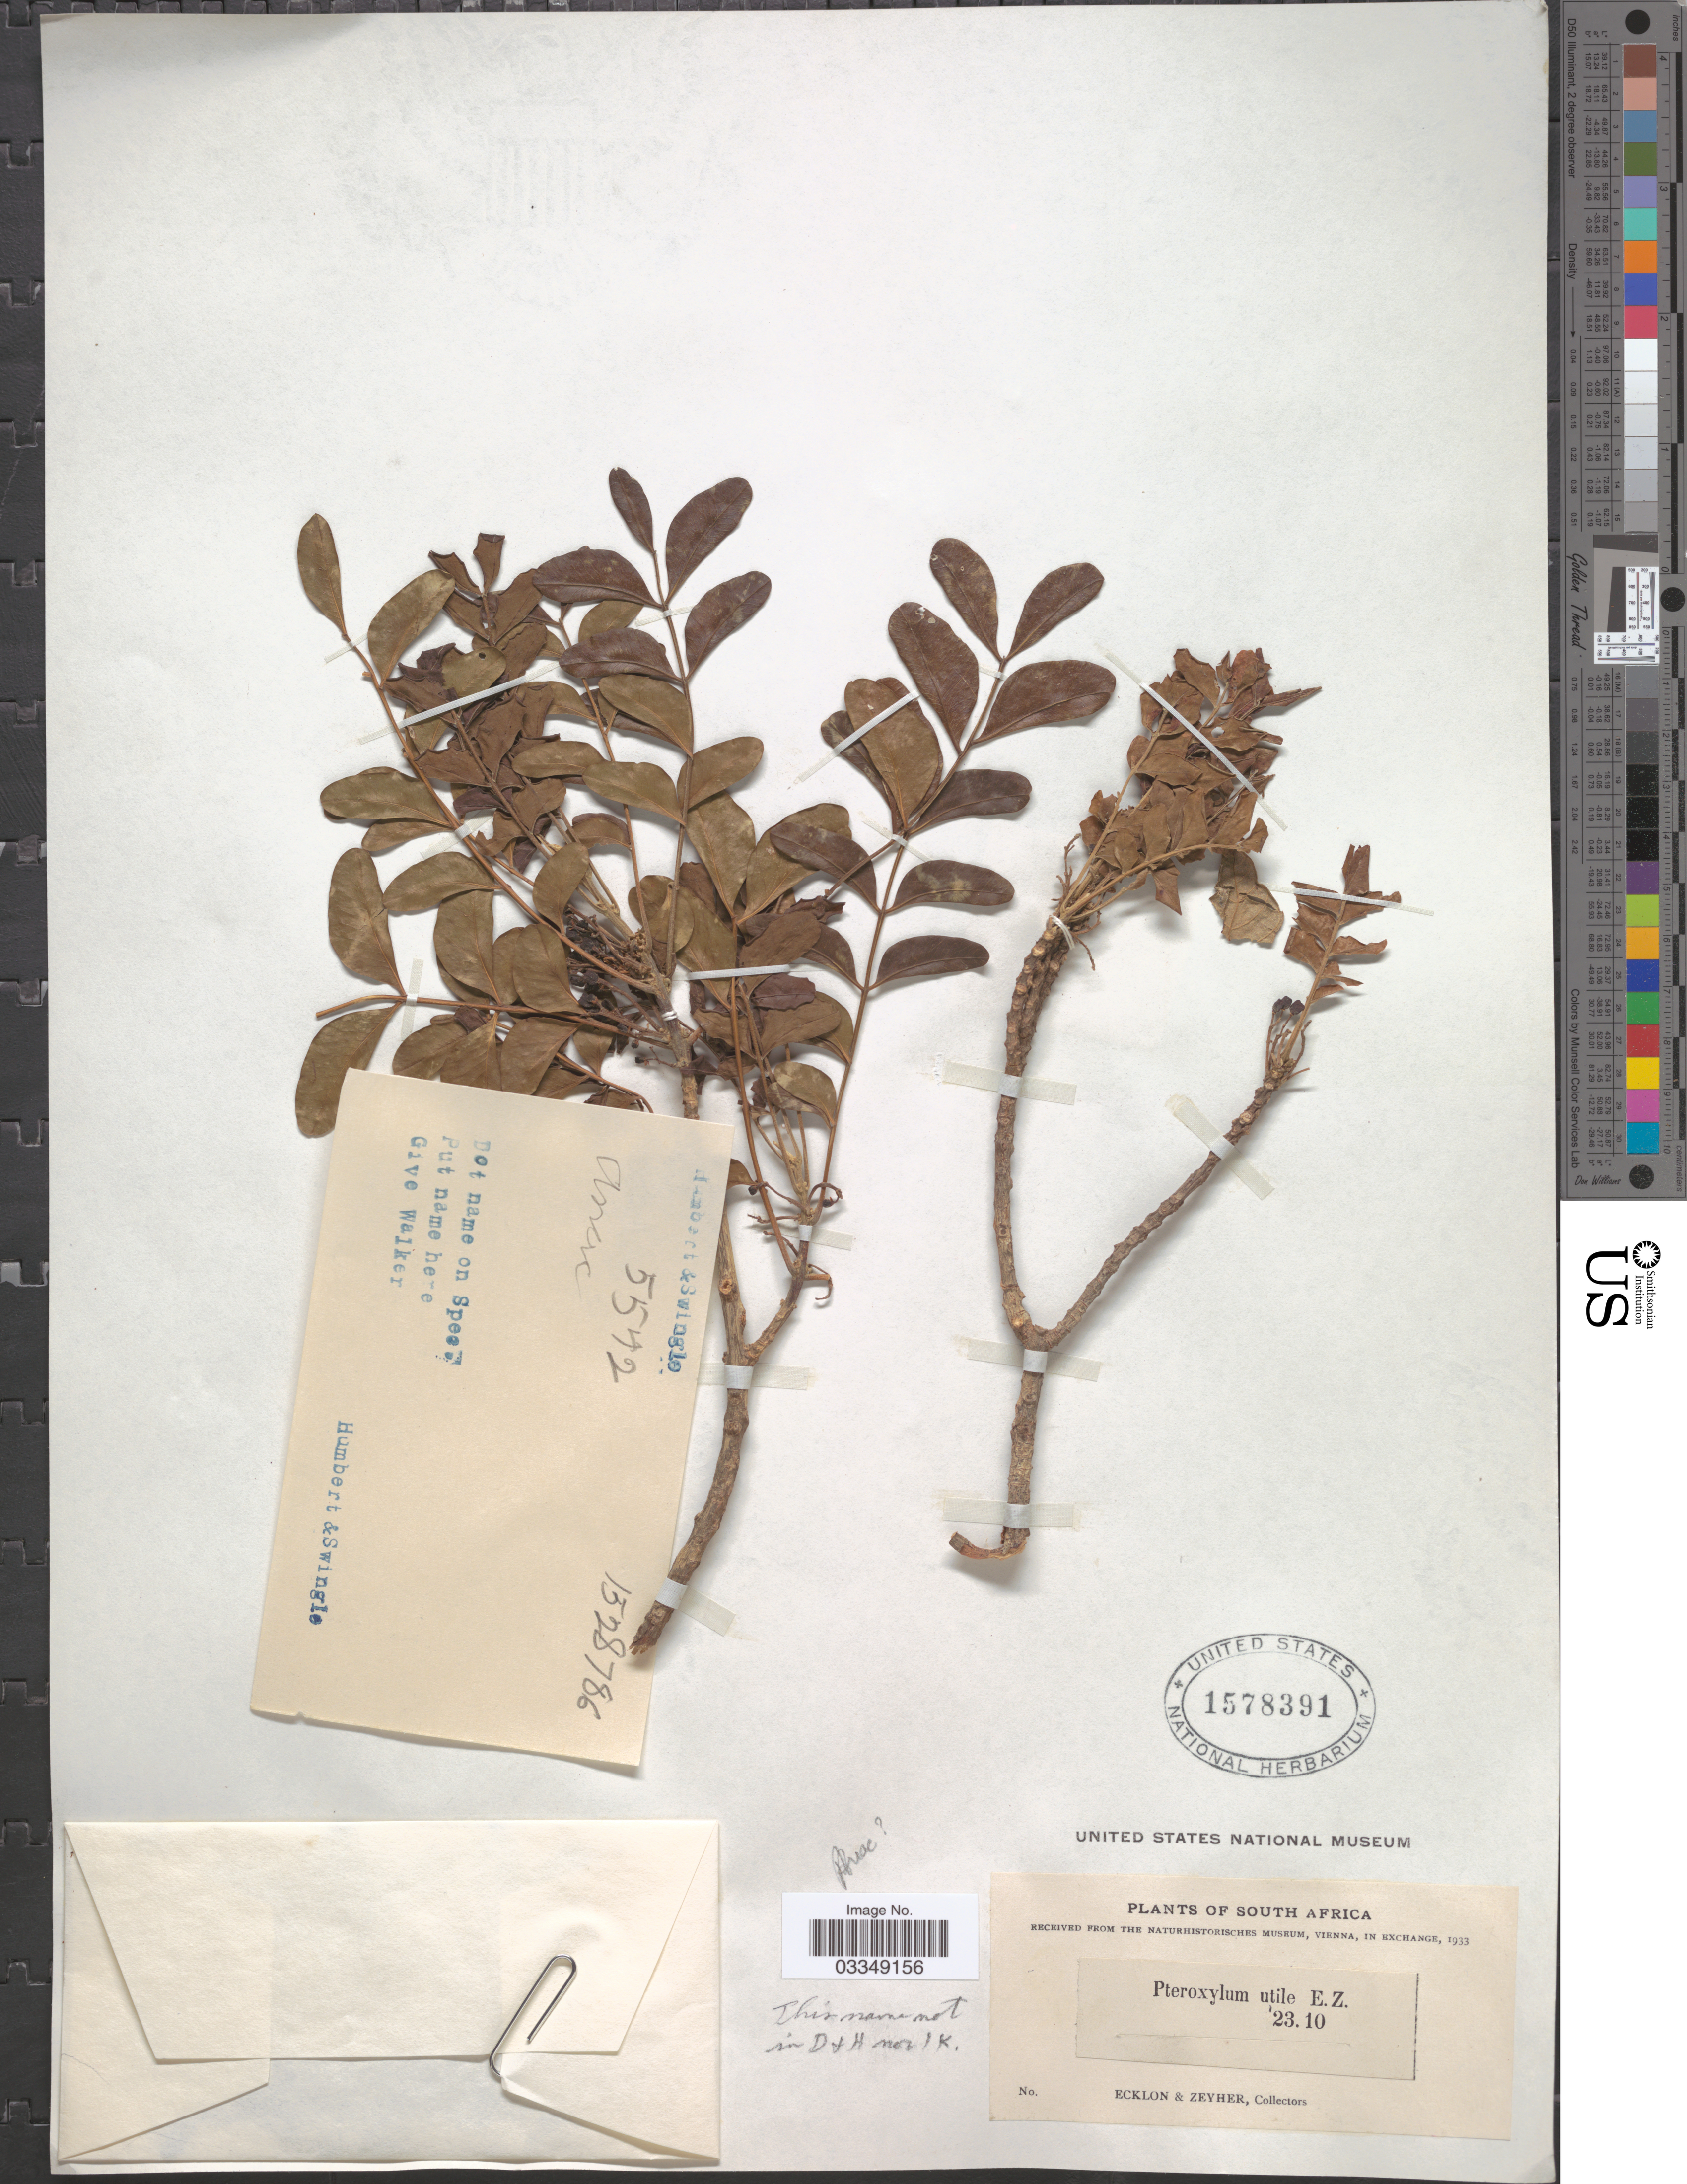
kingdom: Plantae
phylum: Tracheophyta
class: Magnoliopsida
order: Sapindales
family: Rutaceae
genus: Ptaeroxylon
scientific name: Ptaeroxylon obliquum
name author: (Thunb.) Radlk.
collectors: -. Ecklon & -. Zeyher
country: South Africa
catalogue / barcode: US 1578391